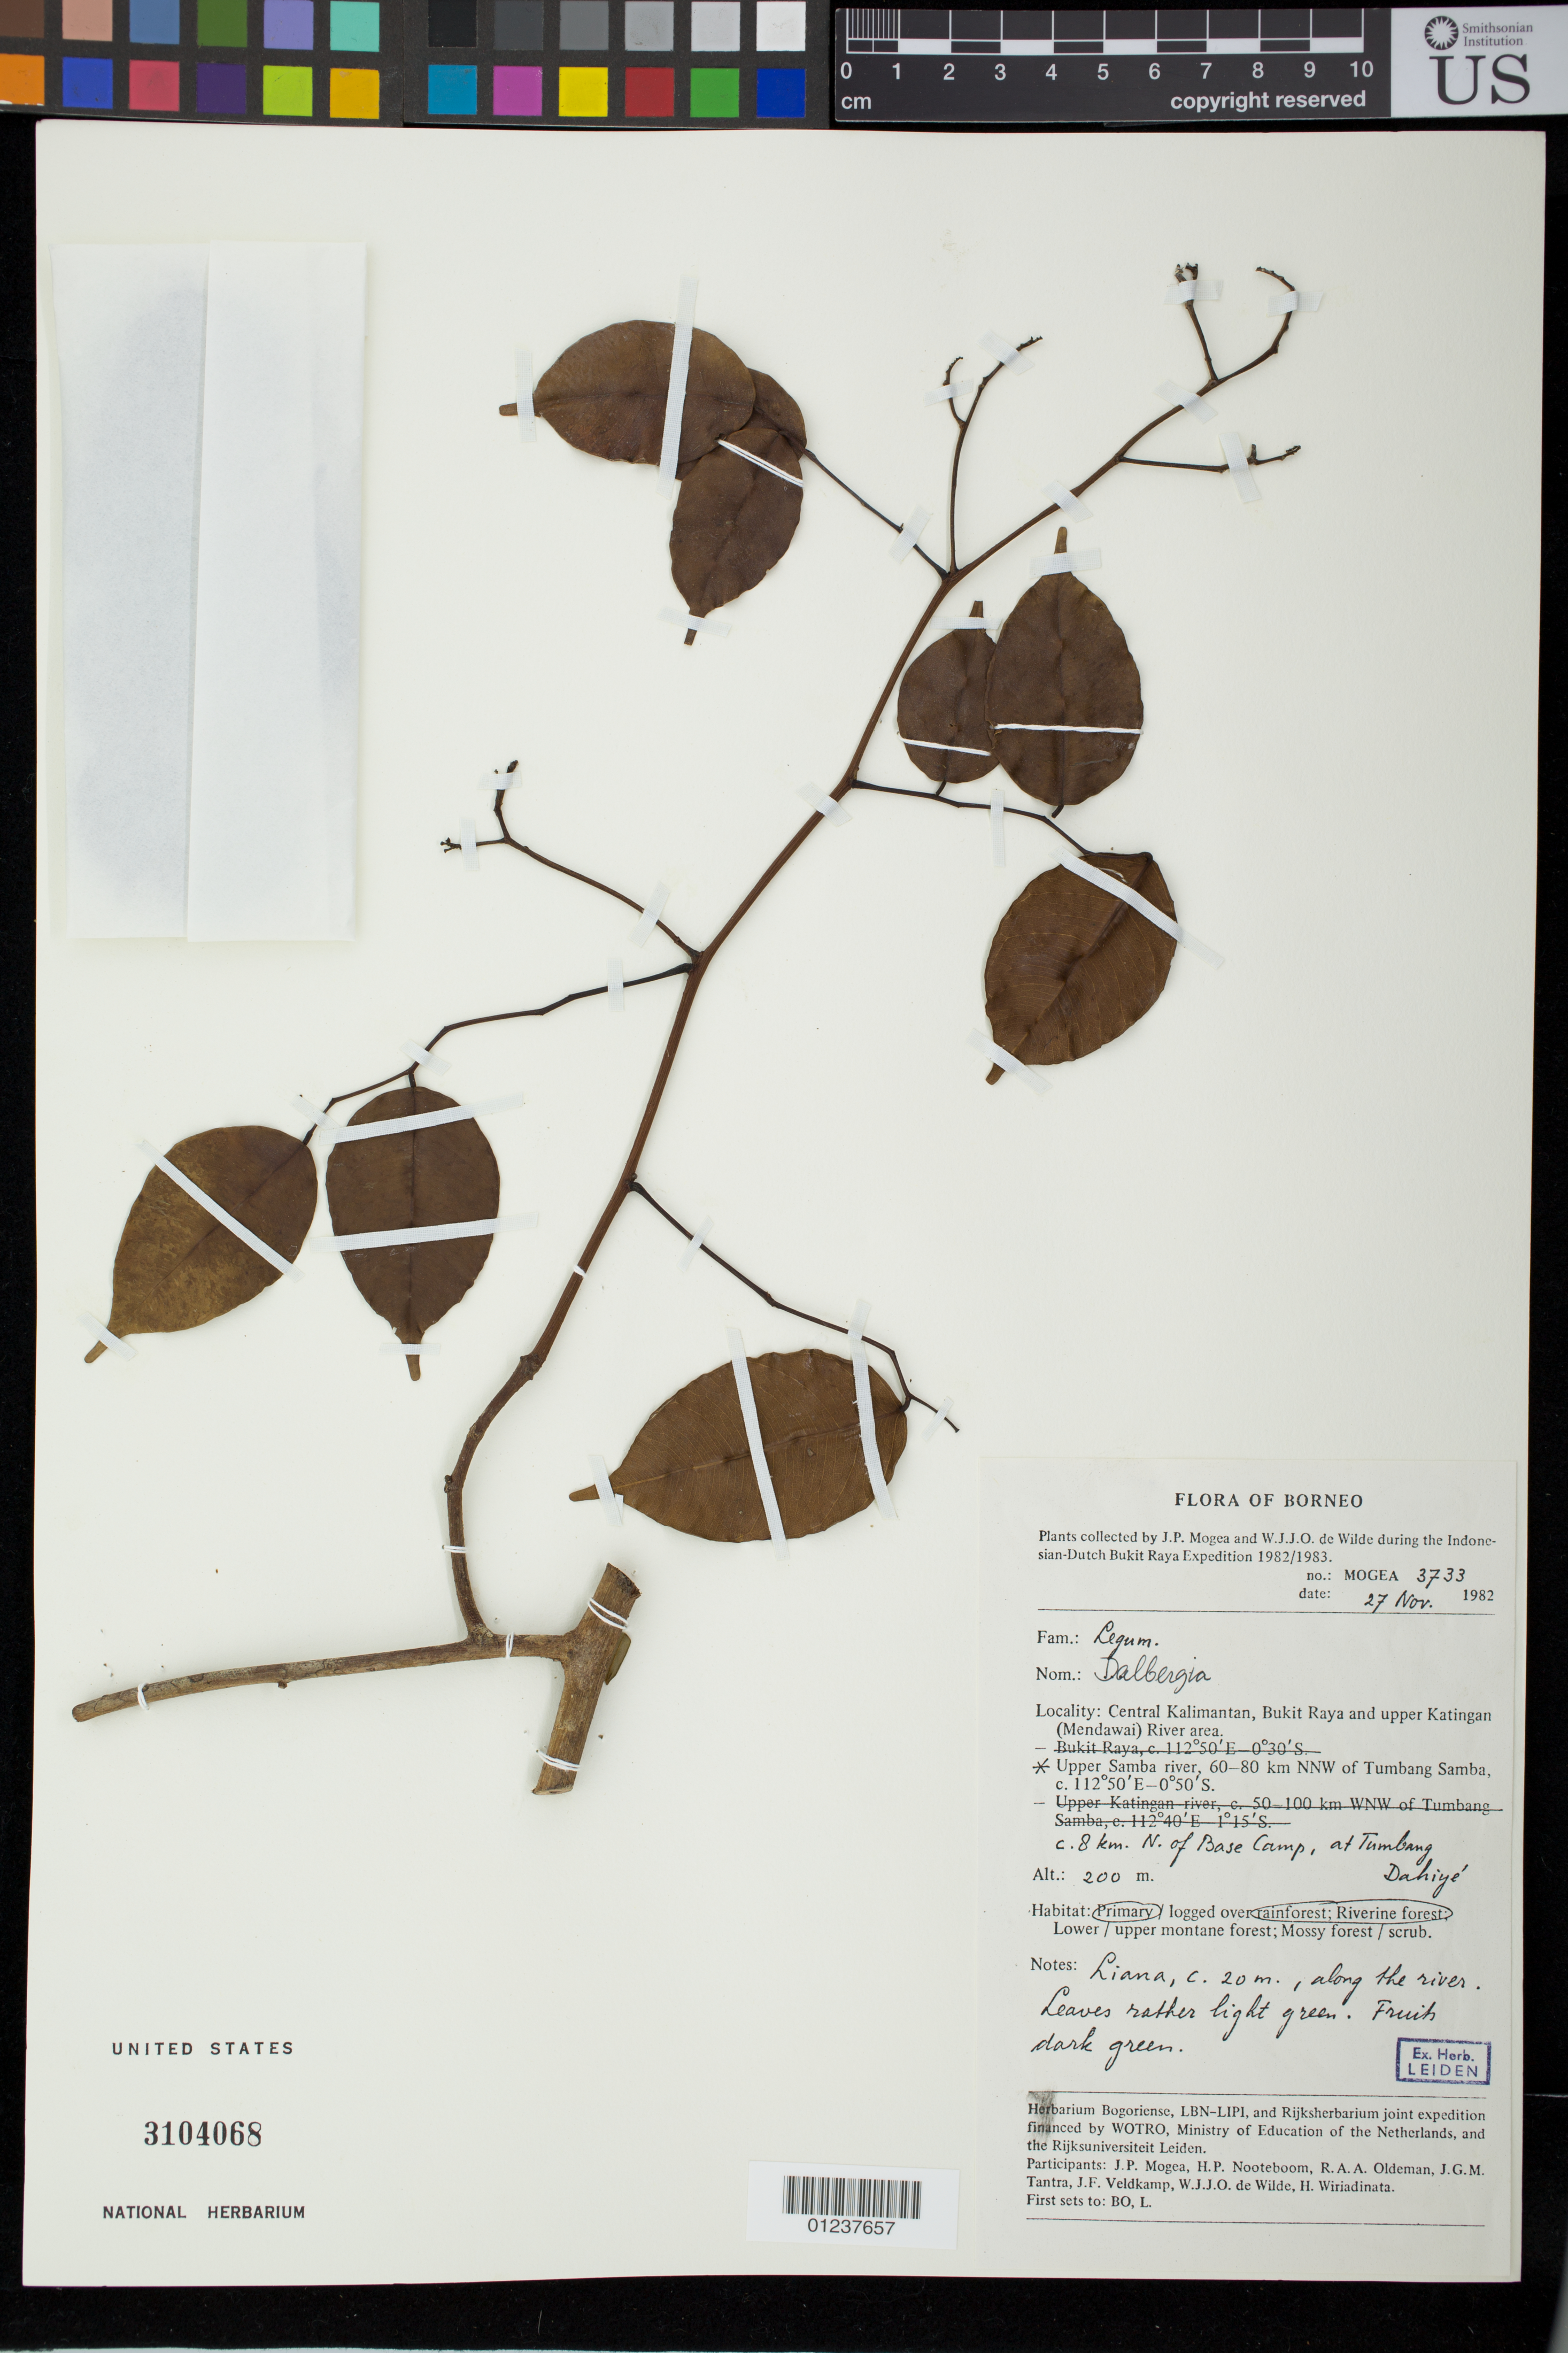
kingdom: Plantae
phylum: Tracheophyta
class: Magnoliopsida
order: Fabales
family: Fabaceae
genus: Dalbergia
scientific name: Dalbergia sp.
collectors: J. Mogea & W. J. de Wilde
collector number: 3733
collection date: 1982-11-27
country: Indonesia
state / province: Kalimantan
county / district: Kalimantan Tengah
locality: Borneo. Bukit Raya and upper Katingan (Mendawai) River area.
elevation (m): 200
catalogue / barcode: US 3104068